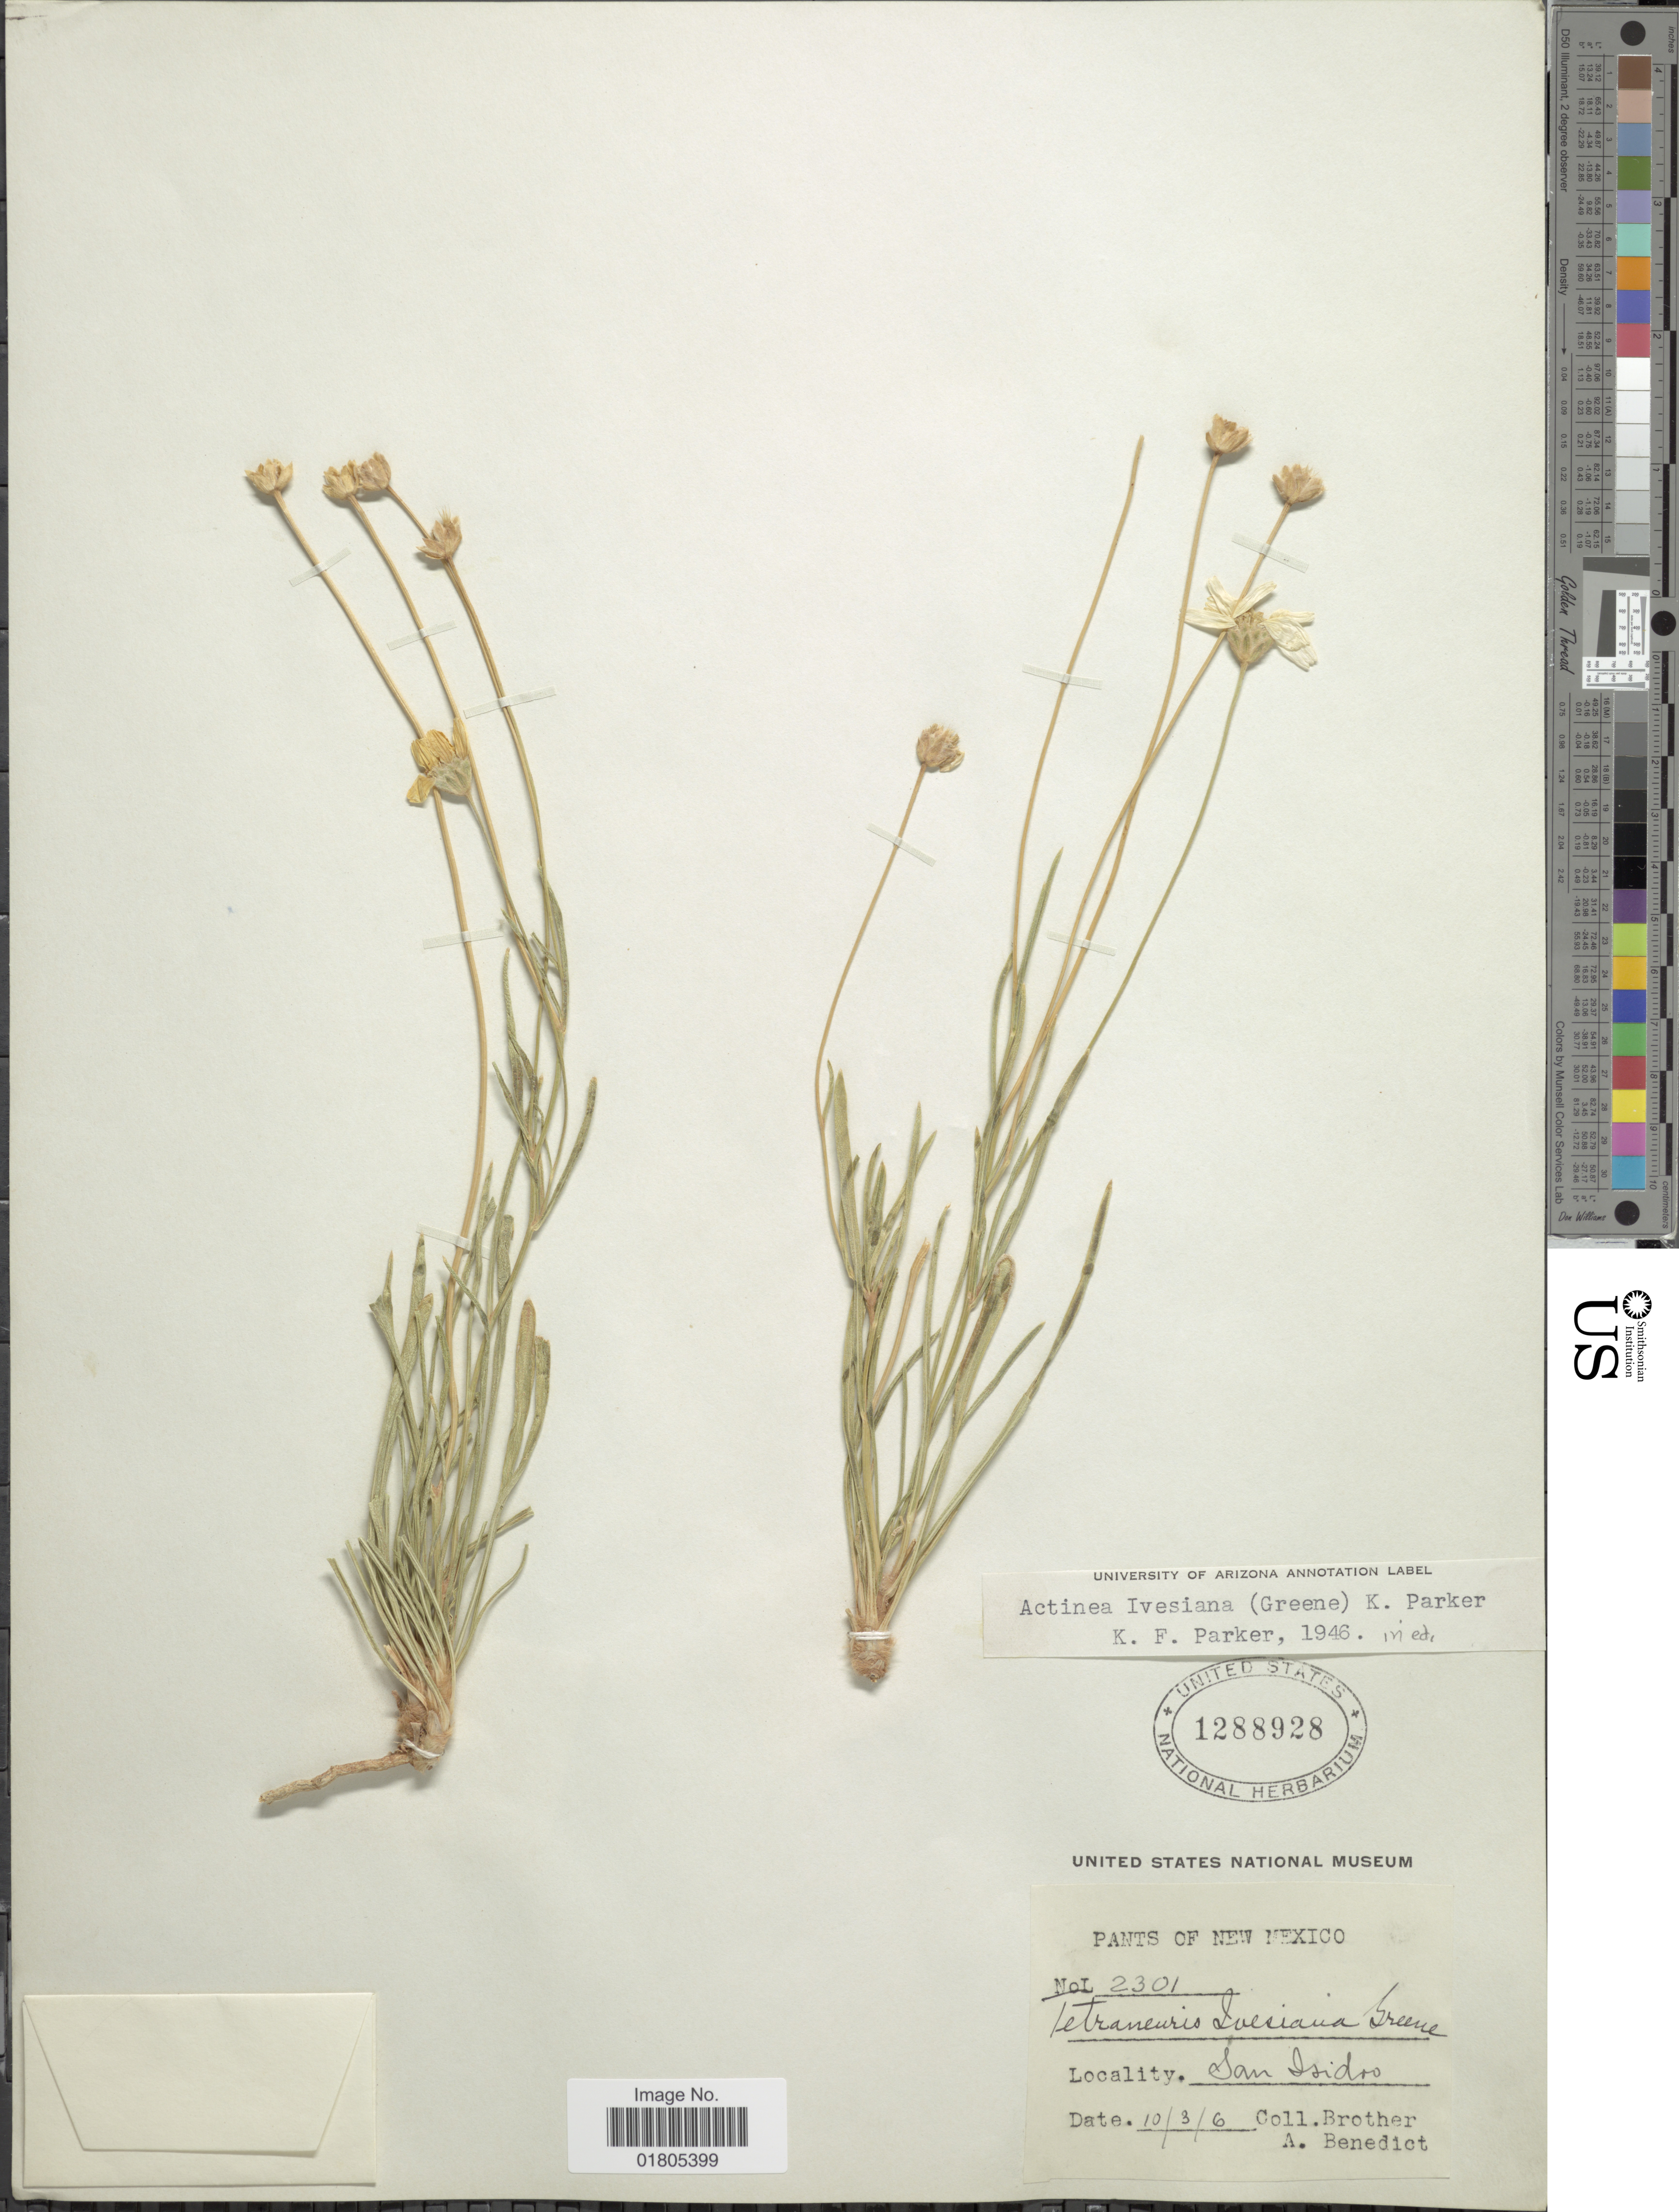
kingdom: Plantae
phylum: Tracheophyta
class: Magnoliopsida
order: Asterales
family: Asteraceae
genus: Actinea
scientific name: Actinea ivesiana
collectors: Bro. A. Benedict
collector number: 2301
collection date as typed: Transcribed d/m/y: 3/10/6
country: United States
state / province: New Mexico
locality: San Isidro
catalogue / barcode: US 1288928